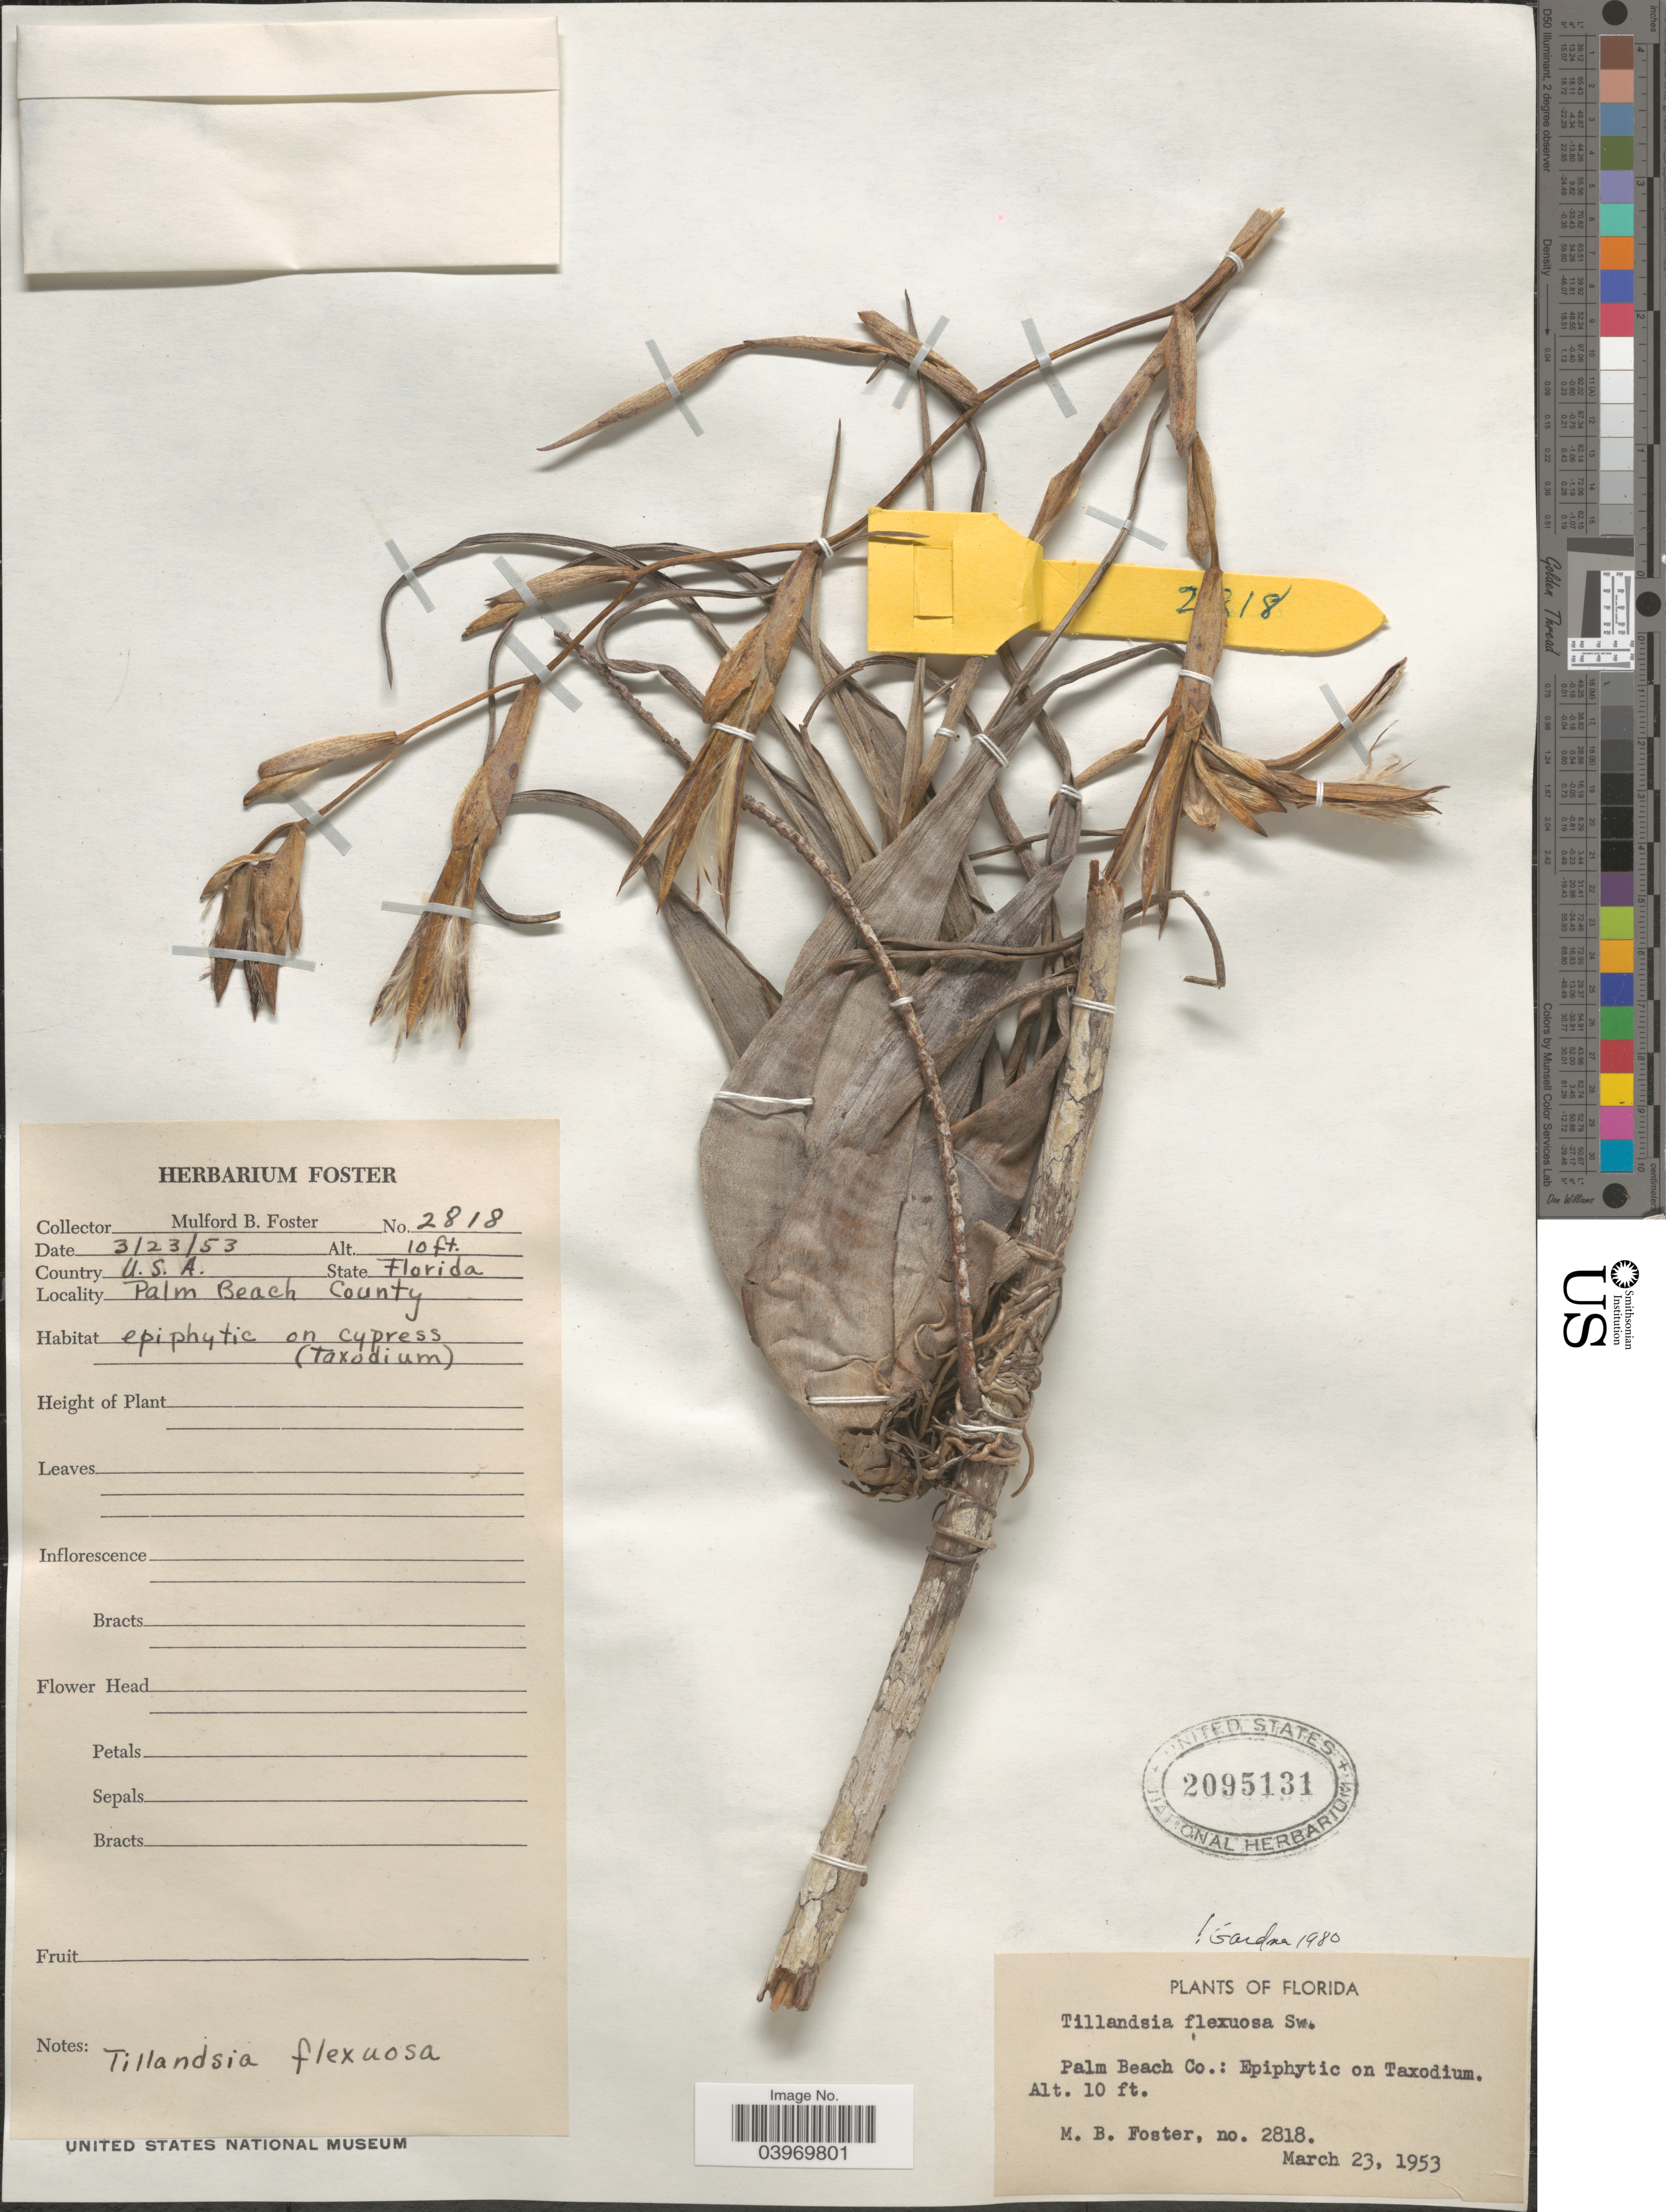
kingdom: Plantae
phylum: Tracheophyta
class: Liliopsida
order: Poales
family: Bromeliaceae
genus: Tillandsia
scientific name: Tillandsia flexuosa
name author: Sw.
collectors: M. B. Foster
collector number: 2818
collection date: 1953-03-23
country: United States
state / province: Florida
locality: Palm Beach County.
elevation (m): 3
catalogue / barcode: US 2095131